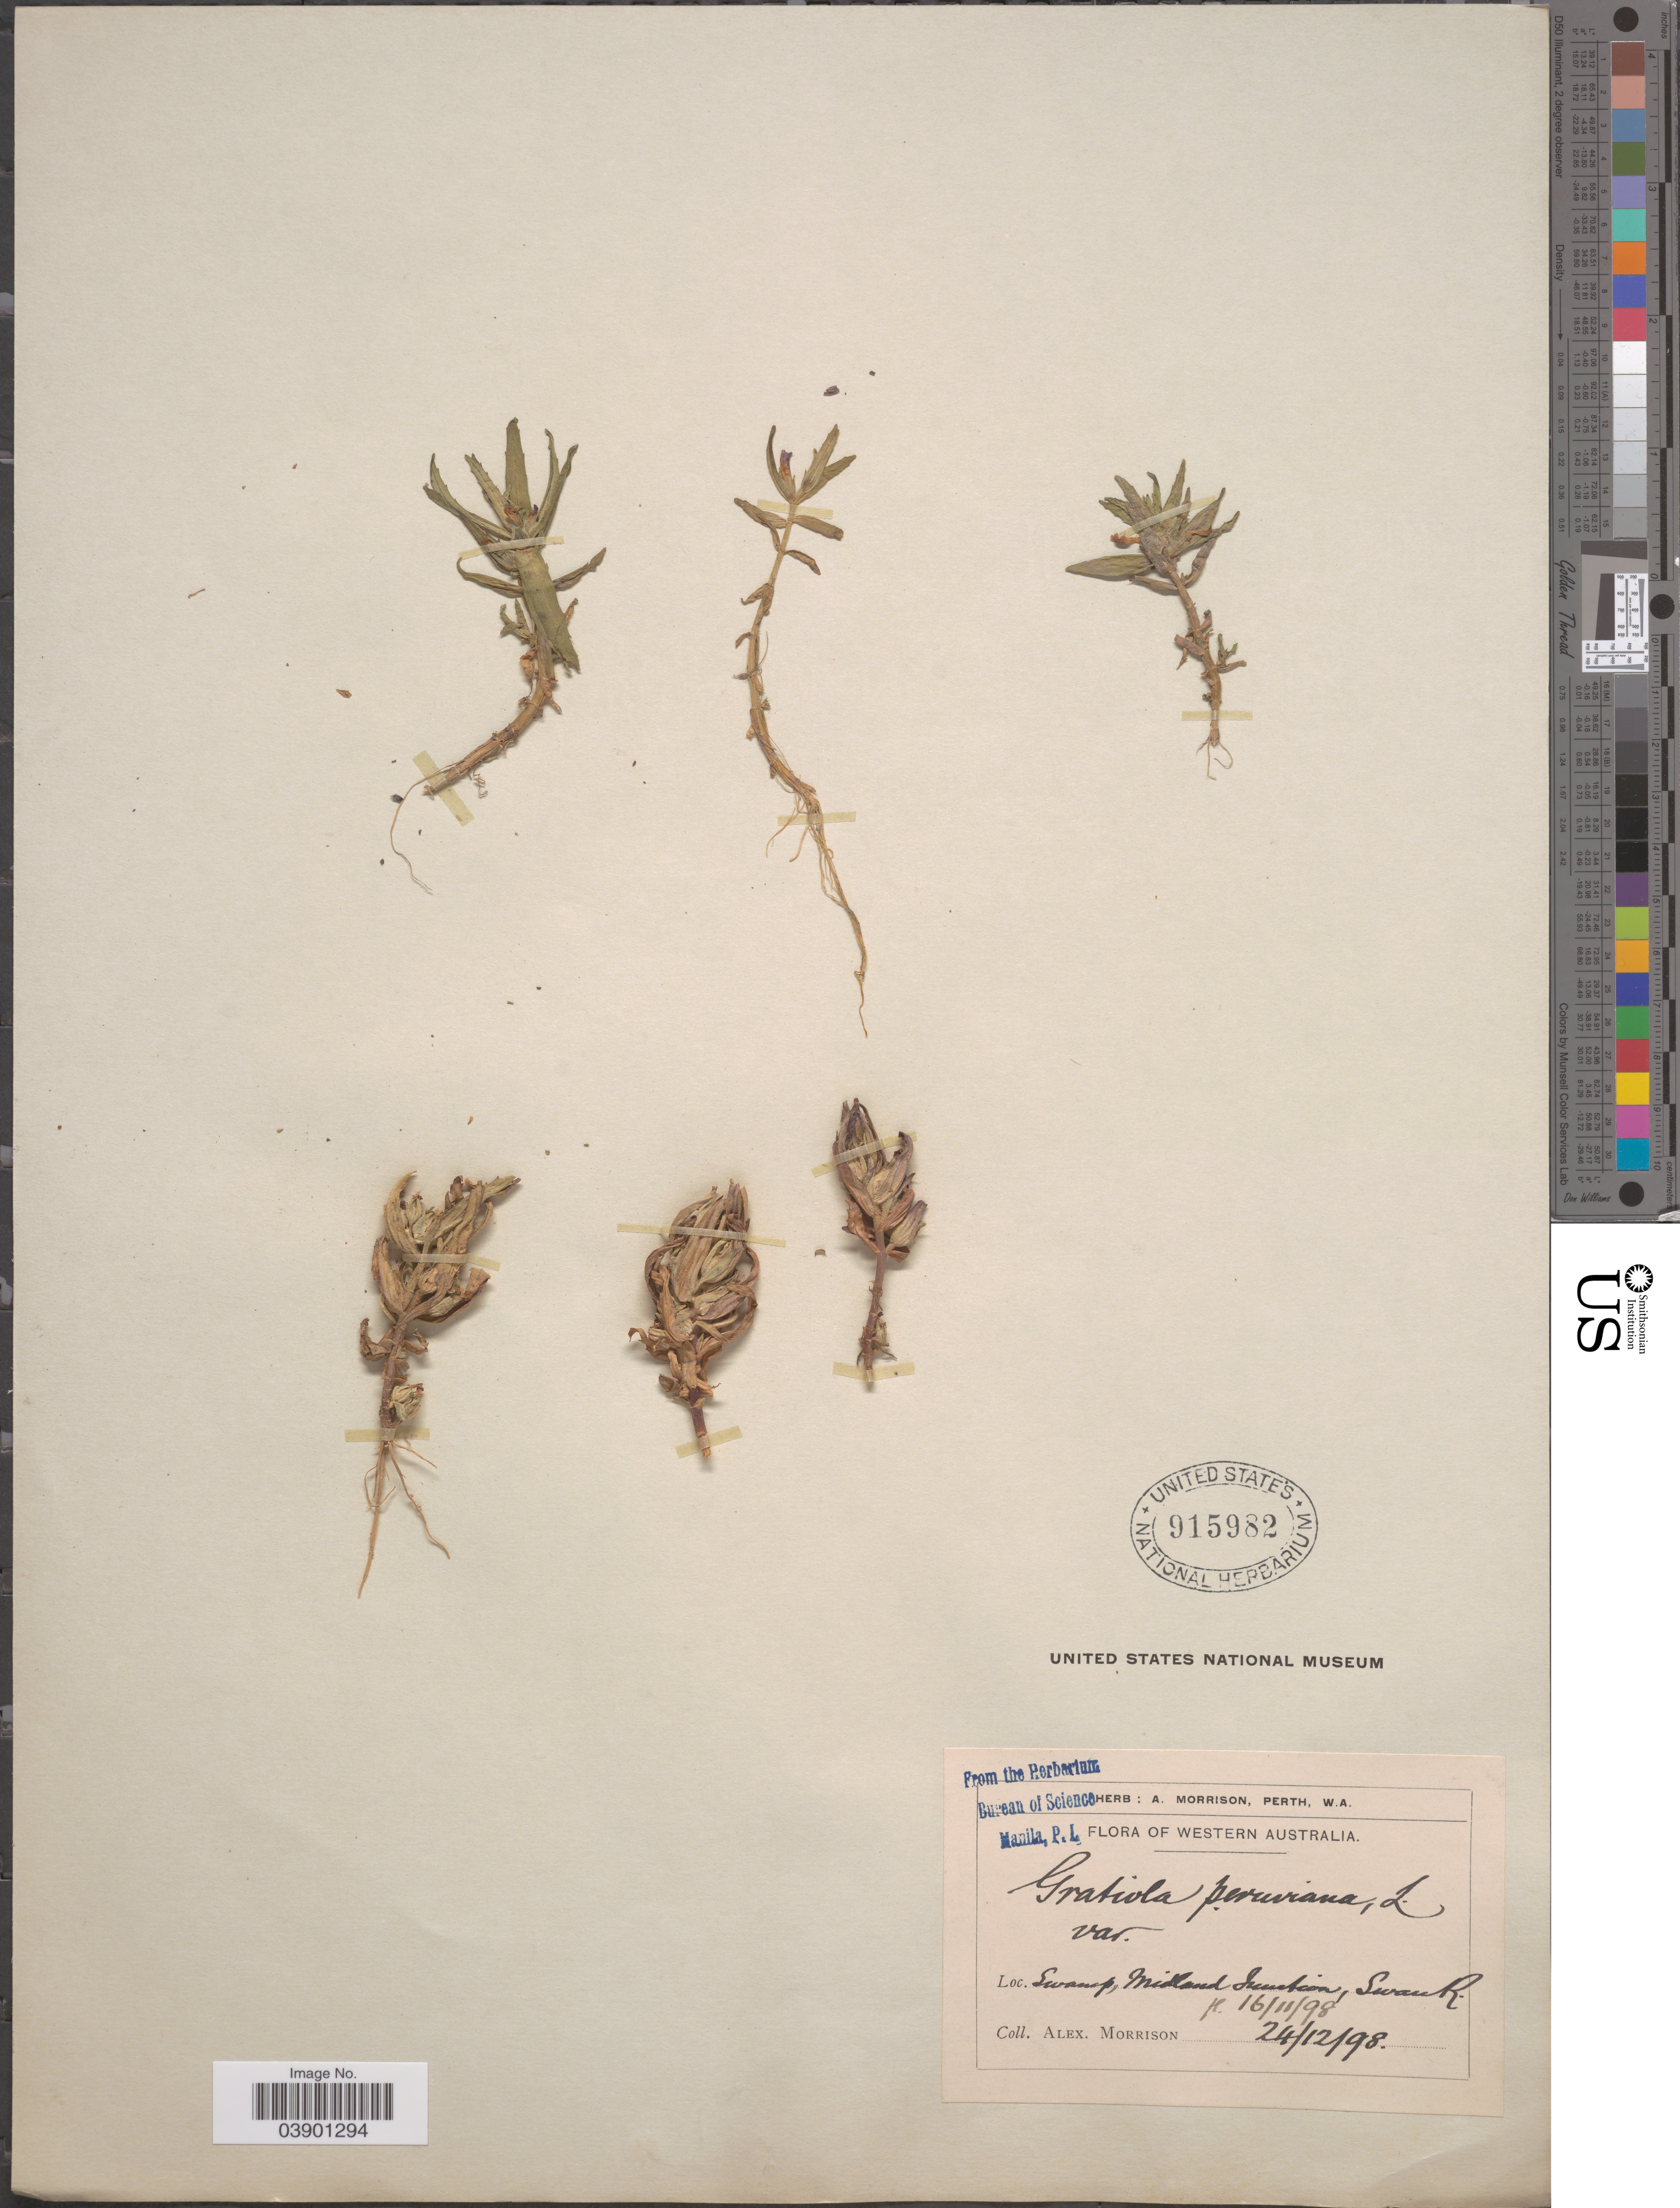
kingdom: Plantae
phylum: Tracheophyta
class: Magnoliopsida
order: Lamiales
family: Plantaginaceae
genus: Gratiola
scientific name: Gratiola peruviana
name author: L.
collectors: A. Morrison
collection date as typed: Transcribed d/m/y: 24/12/98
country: Australia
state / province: Western Australia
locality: Midland Junction, Swan R.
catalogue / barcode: US 915982